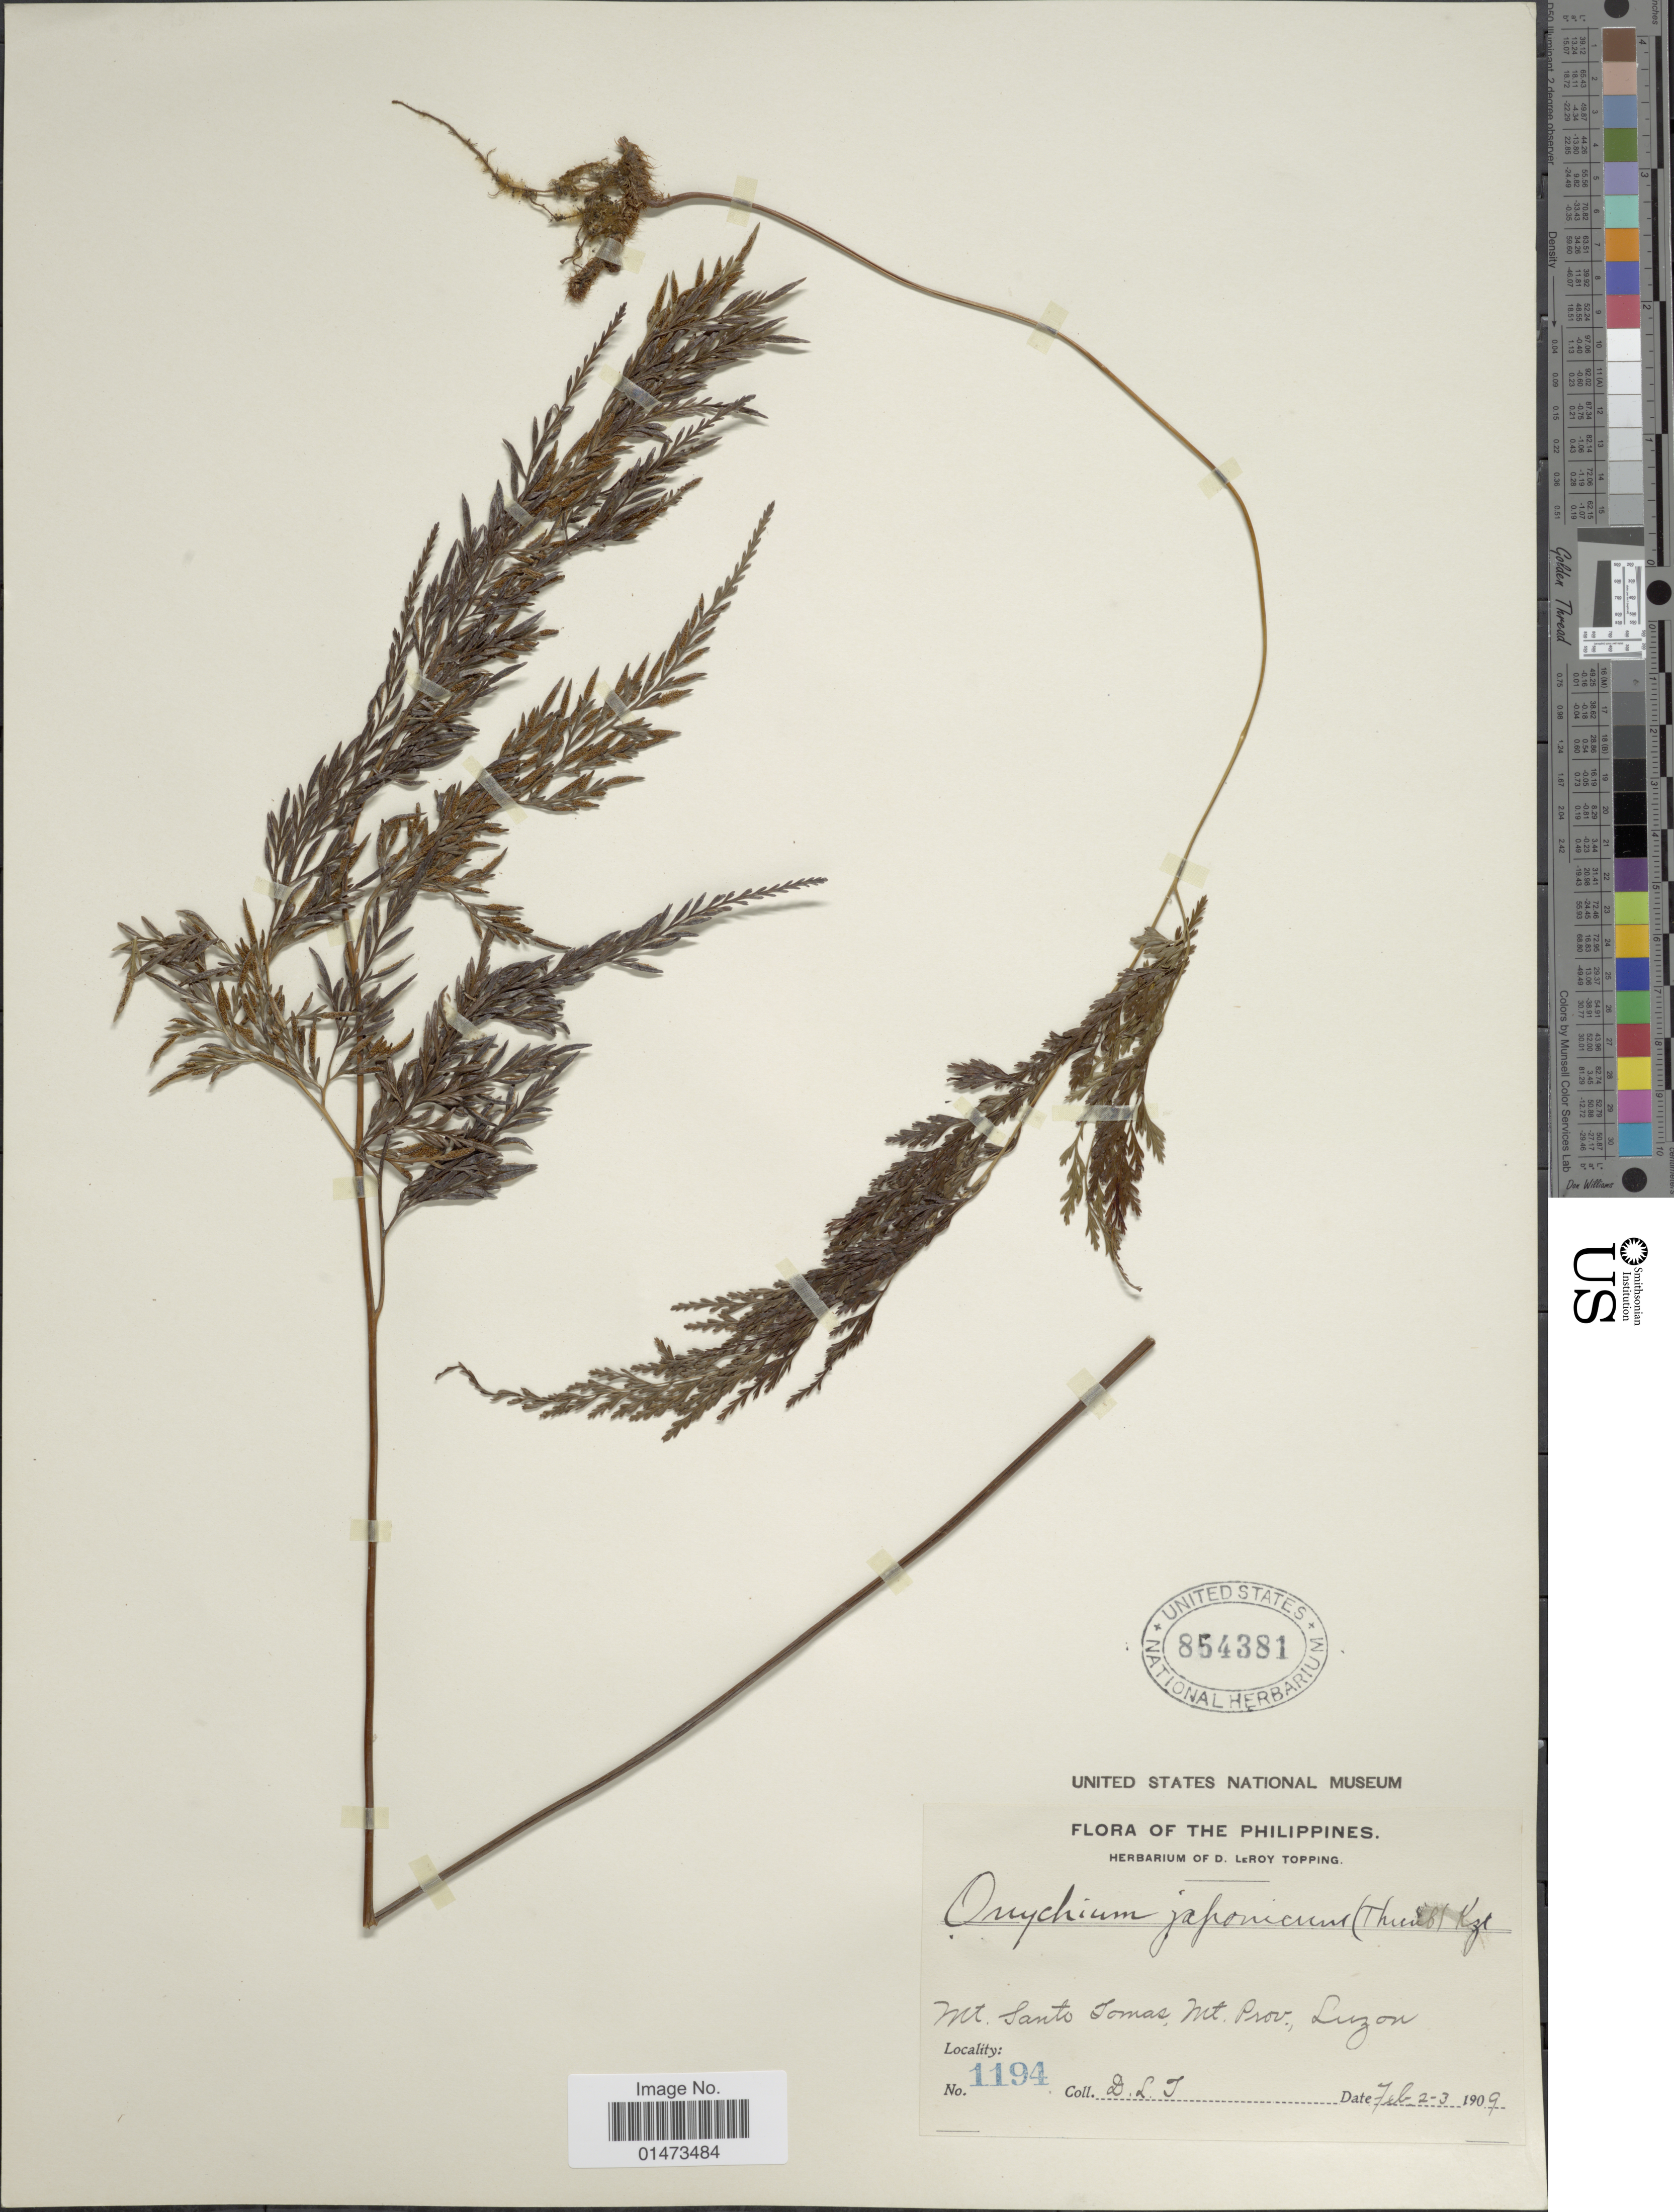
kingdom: Plantae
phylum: Tracheophyta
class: Polypodiopsida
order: Polypodiales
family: Pteridaceae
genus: Onychium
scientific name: Onychium japonicum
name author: (Thunb.) Kunze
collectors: D. L. Topping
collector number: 1194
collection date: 1909-02-02/1909-02-03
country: Philippines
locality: Mt. Santo Tomas, Mt. Prov., Luzon.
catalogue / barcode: US 854381